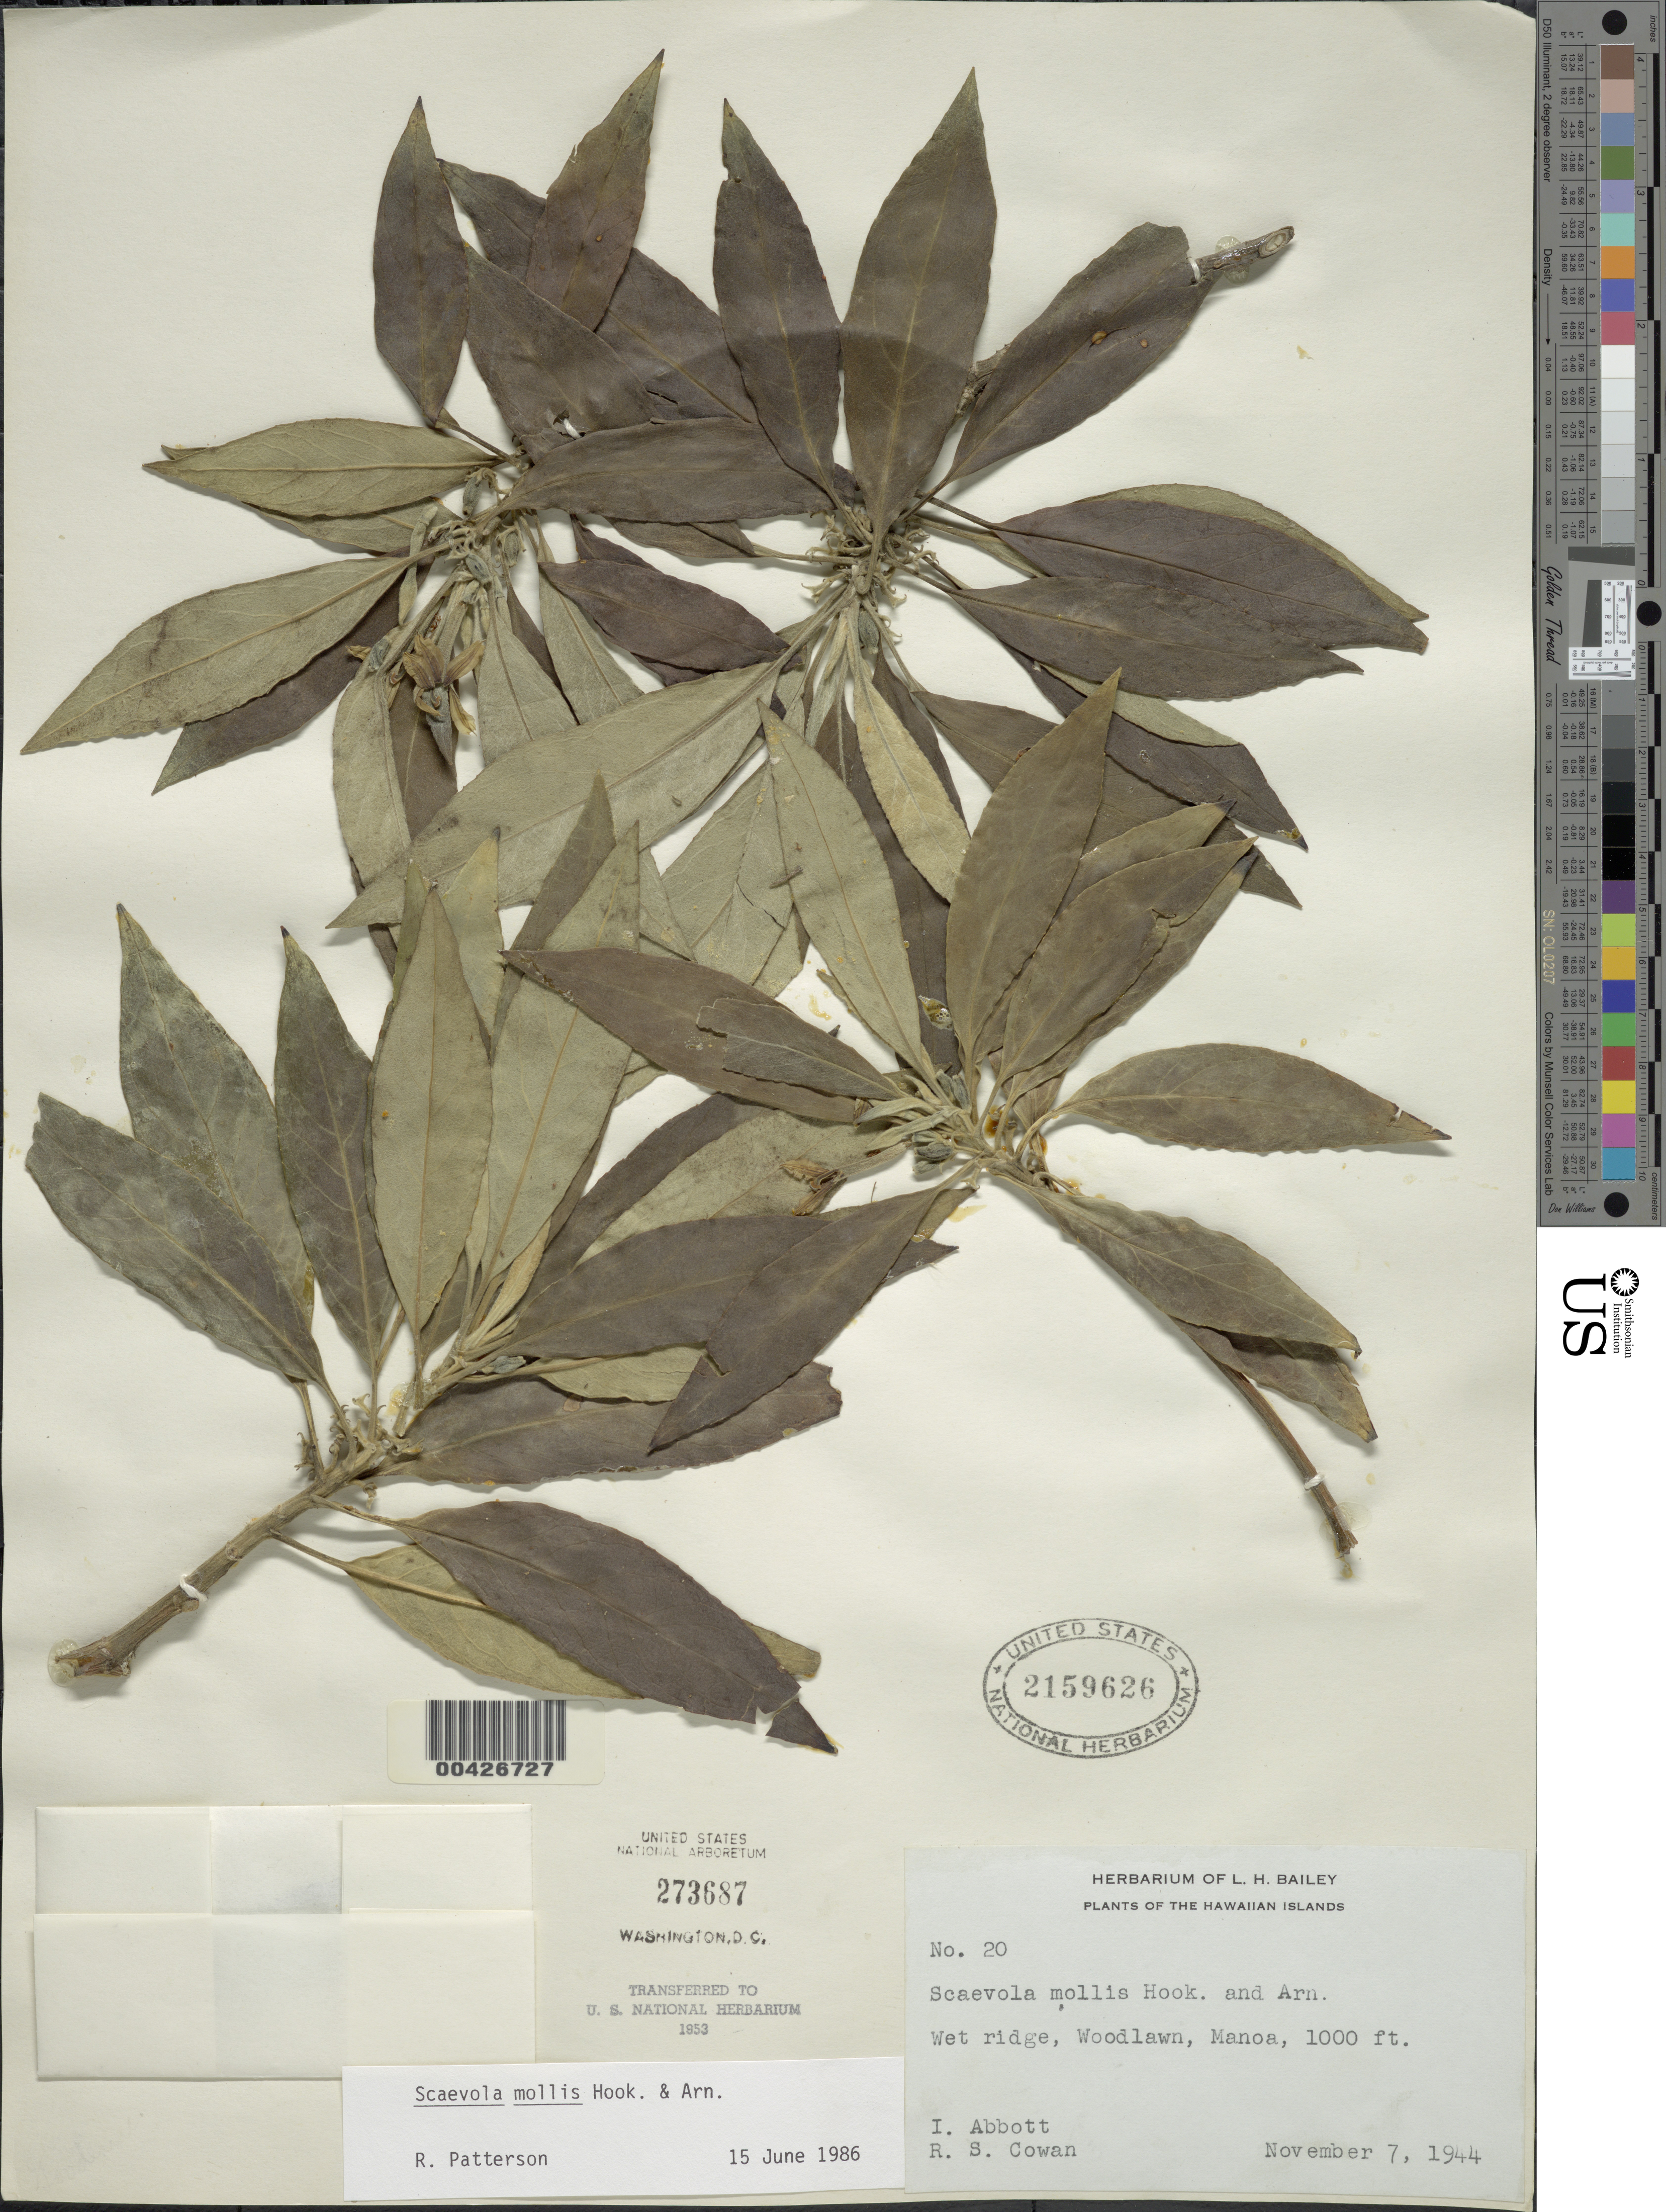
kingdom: Plantae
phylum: Tracheophyta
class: Magnoliopsida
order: Asterales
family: Goodeniaceae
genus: Scaevola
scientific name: Scaevola mollis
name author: Hook. & Arn.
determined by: Patterson, R.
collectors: I. A. Abbott & R. S. Cowan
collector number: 20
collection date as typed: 7 Nov 1944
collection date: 1944-11-07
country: United States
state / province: Hawaii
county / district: Kauai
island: Kaua'i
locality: Woodlawn, Manoa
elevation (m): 305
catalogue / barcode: US 2159626